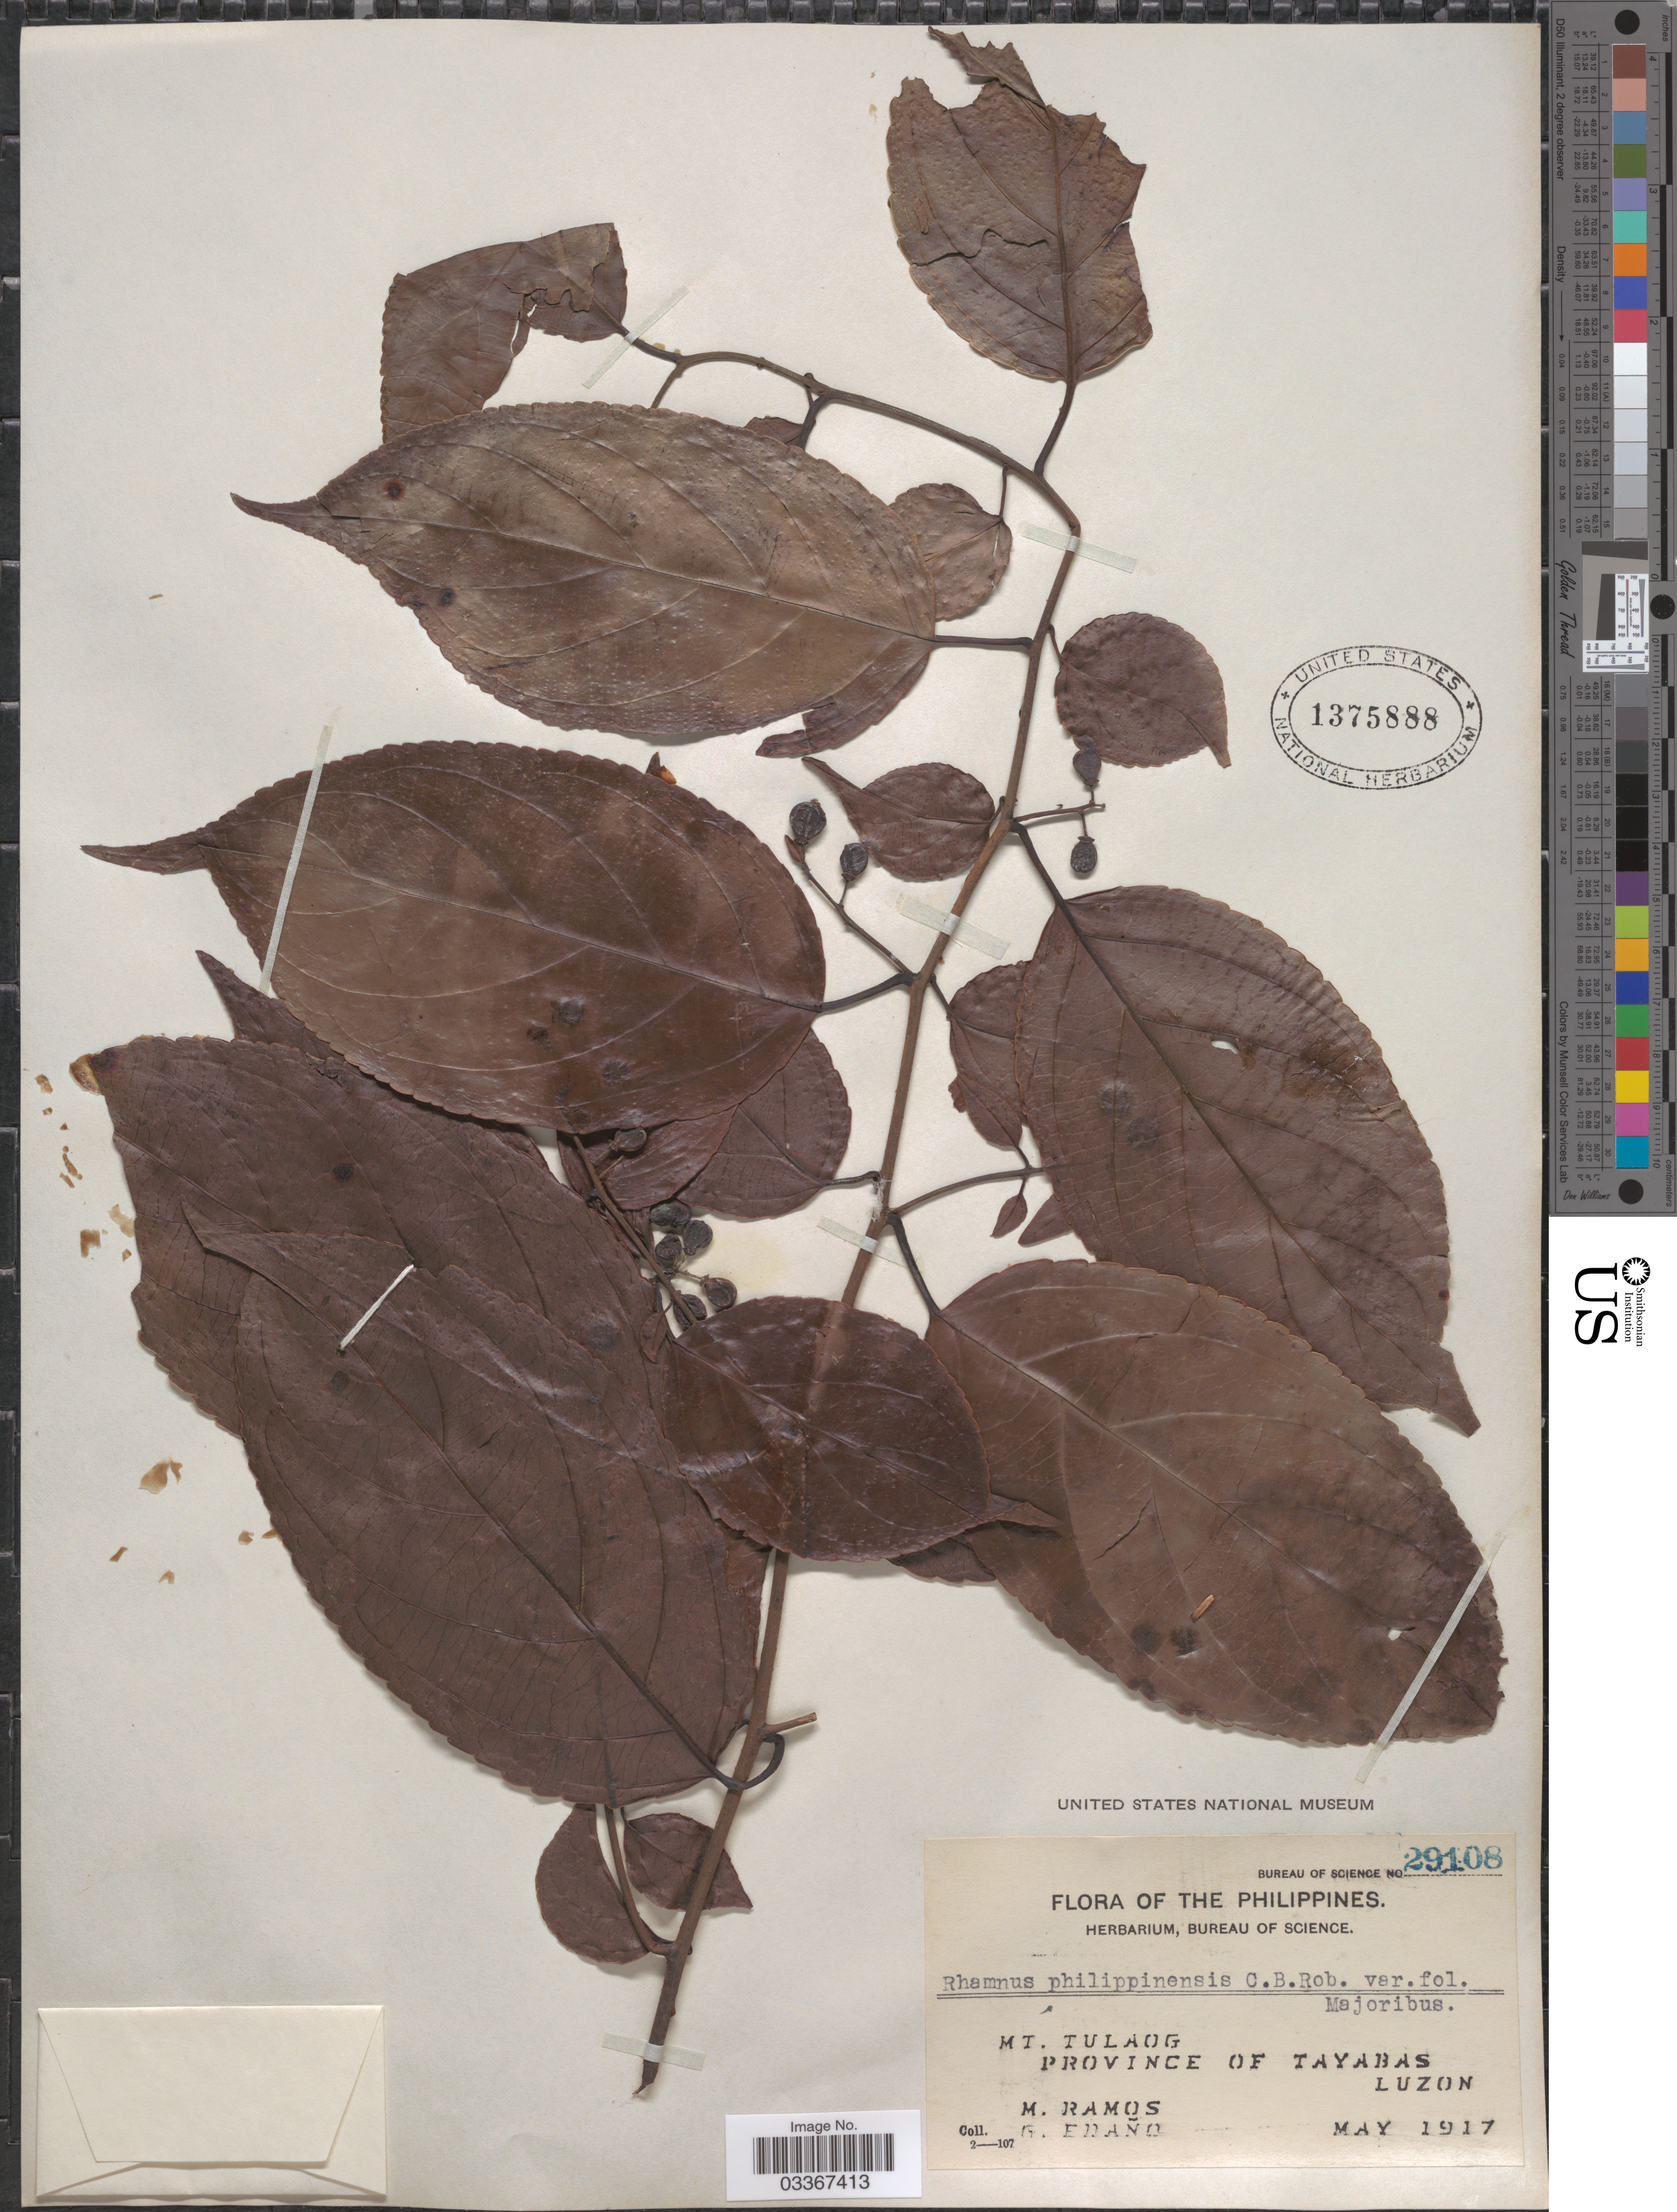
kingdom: Plantae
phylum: Tracheophyta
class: Magnoliopsida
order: Rosales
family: Rhamnaceae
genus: Rhamnus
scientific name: Rhamnus philippinensis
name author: C.B. Rob.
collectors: M. Ramos & G. Edaño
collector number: Bureau of Science 29108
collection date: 1917-05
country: Philippines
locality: Mt. Tulaog. Province of Tayabas. Luzon.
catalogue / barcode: US 1375888